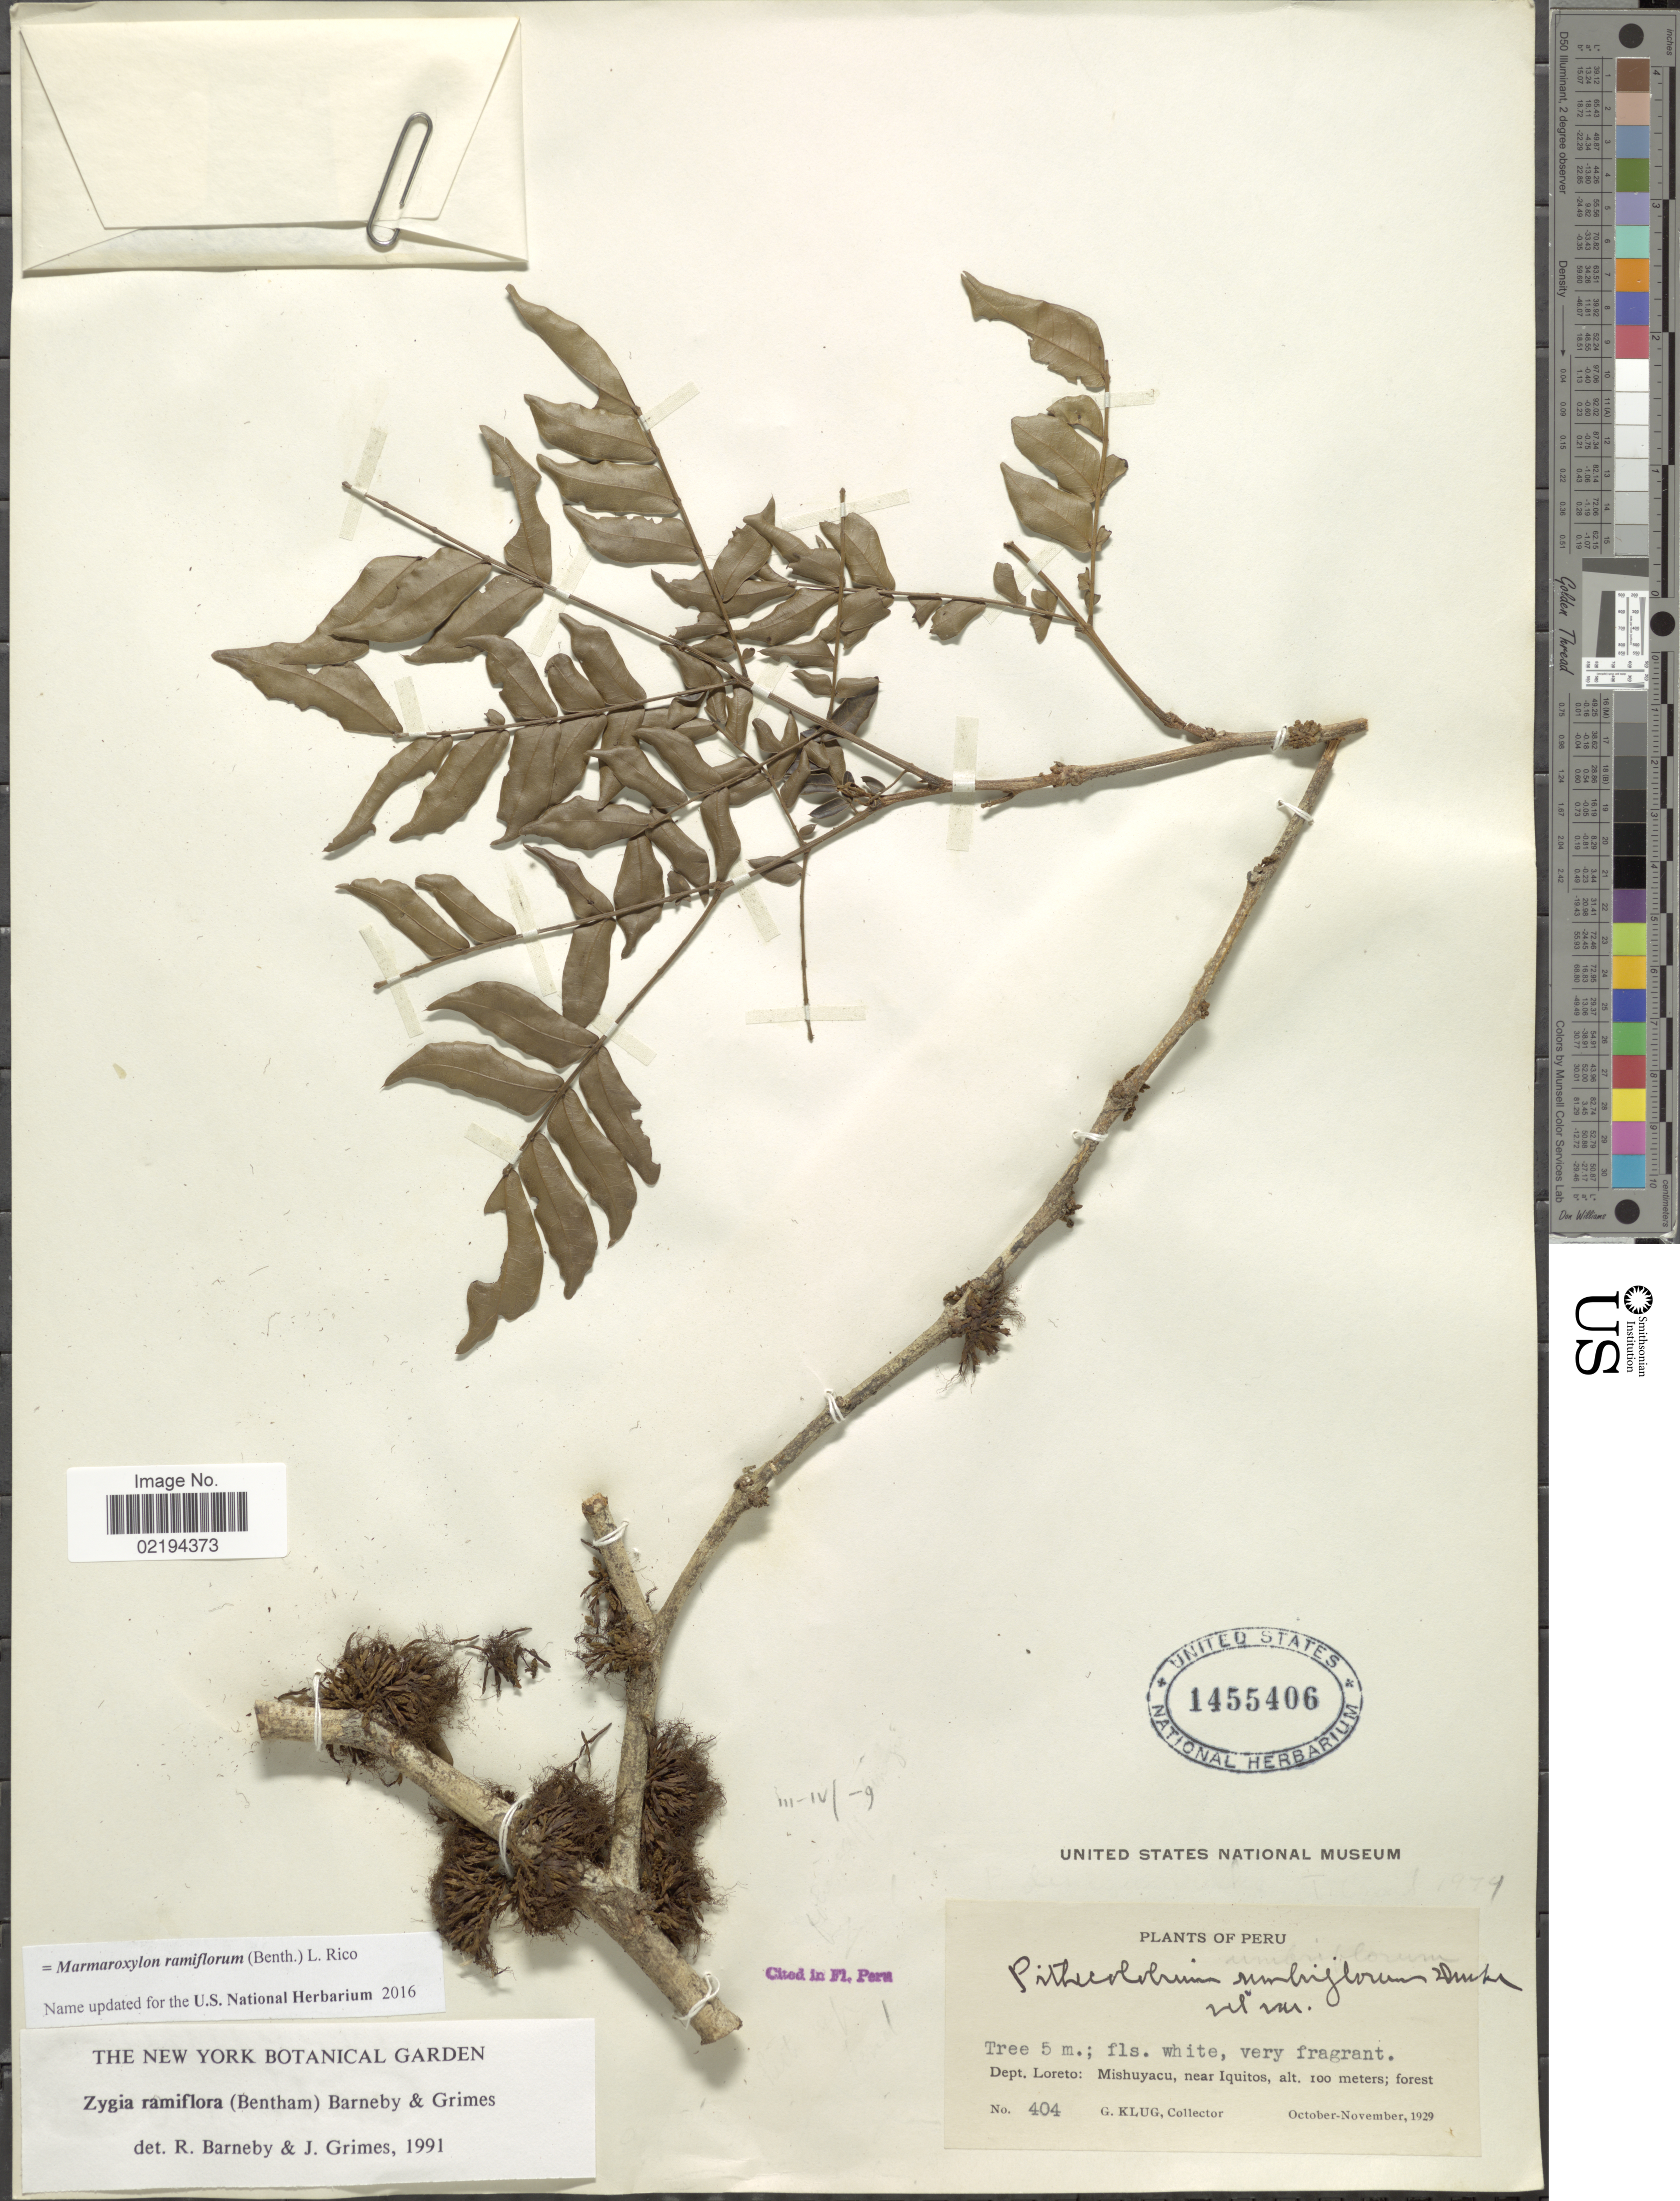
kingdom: Plantae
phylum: Tracheophyta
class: Magnoliopsida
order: Fabales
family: Fabaceae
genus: Zygia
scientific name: Zygia dinizii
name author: (Ducke) D.A. Neill et al.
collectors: G. Klug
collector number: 404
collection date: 1929-10/1929-11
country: Peru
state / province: Loreto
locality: Mishuyacu, near Iquitos.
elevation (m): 100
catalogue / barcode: US 1455406